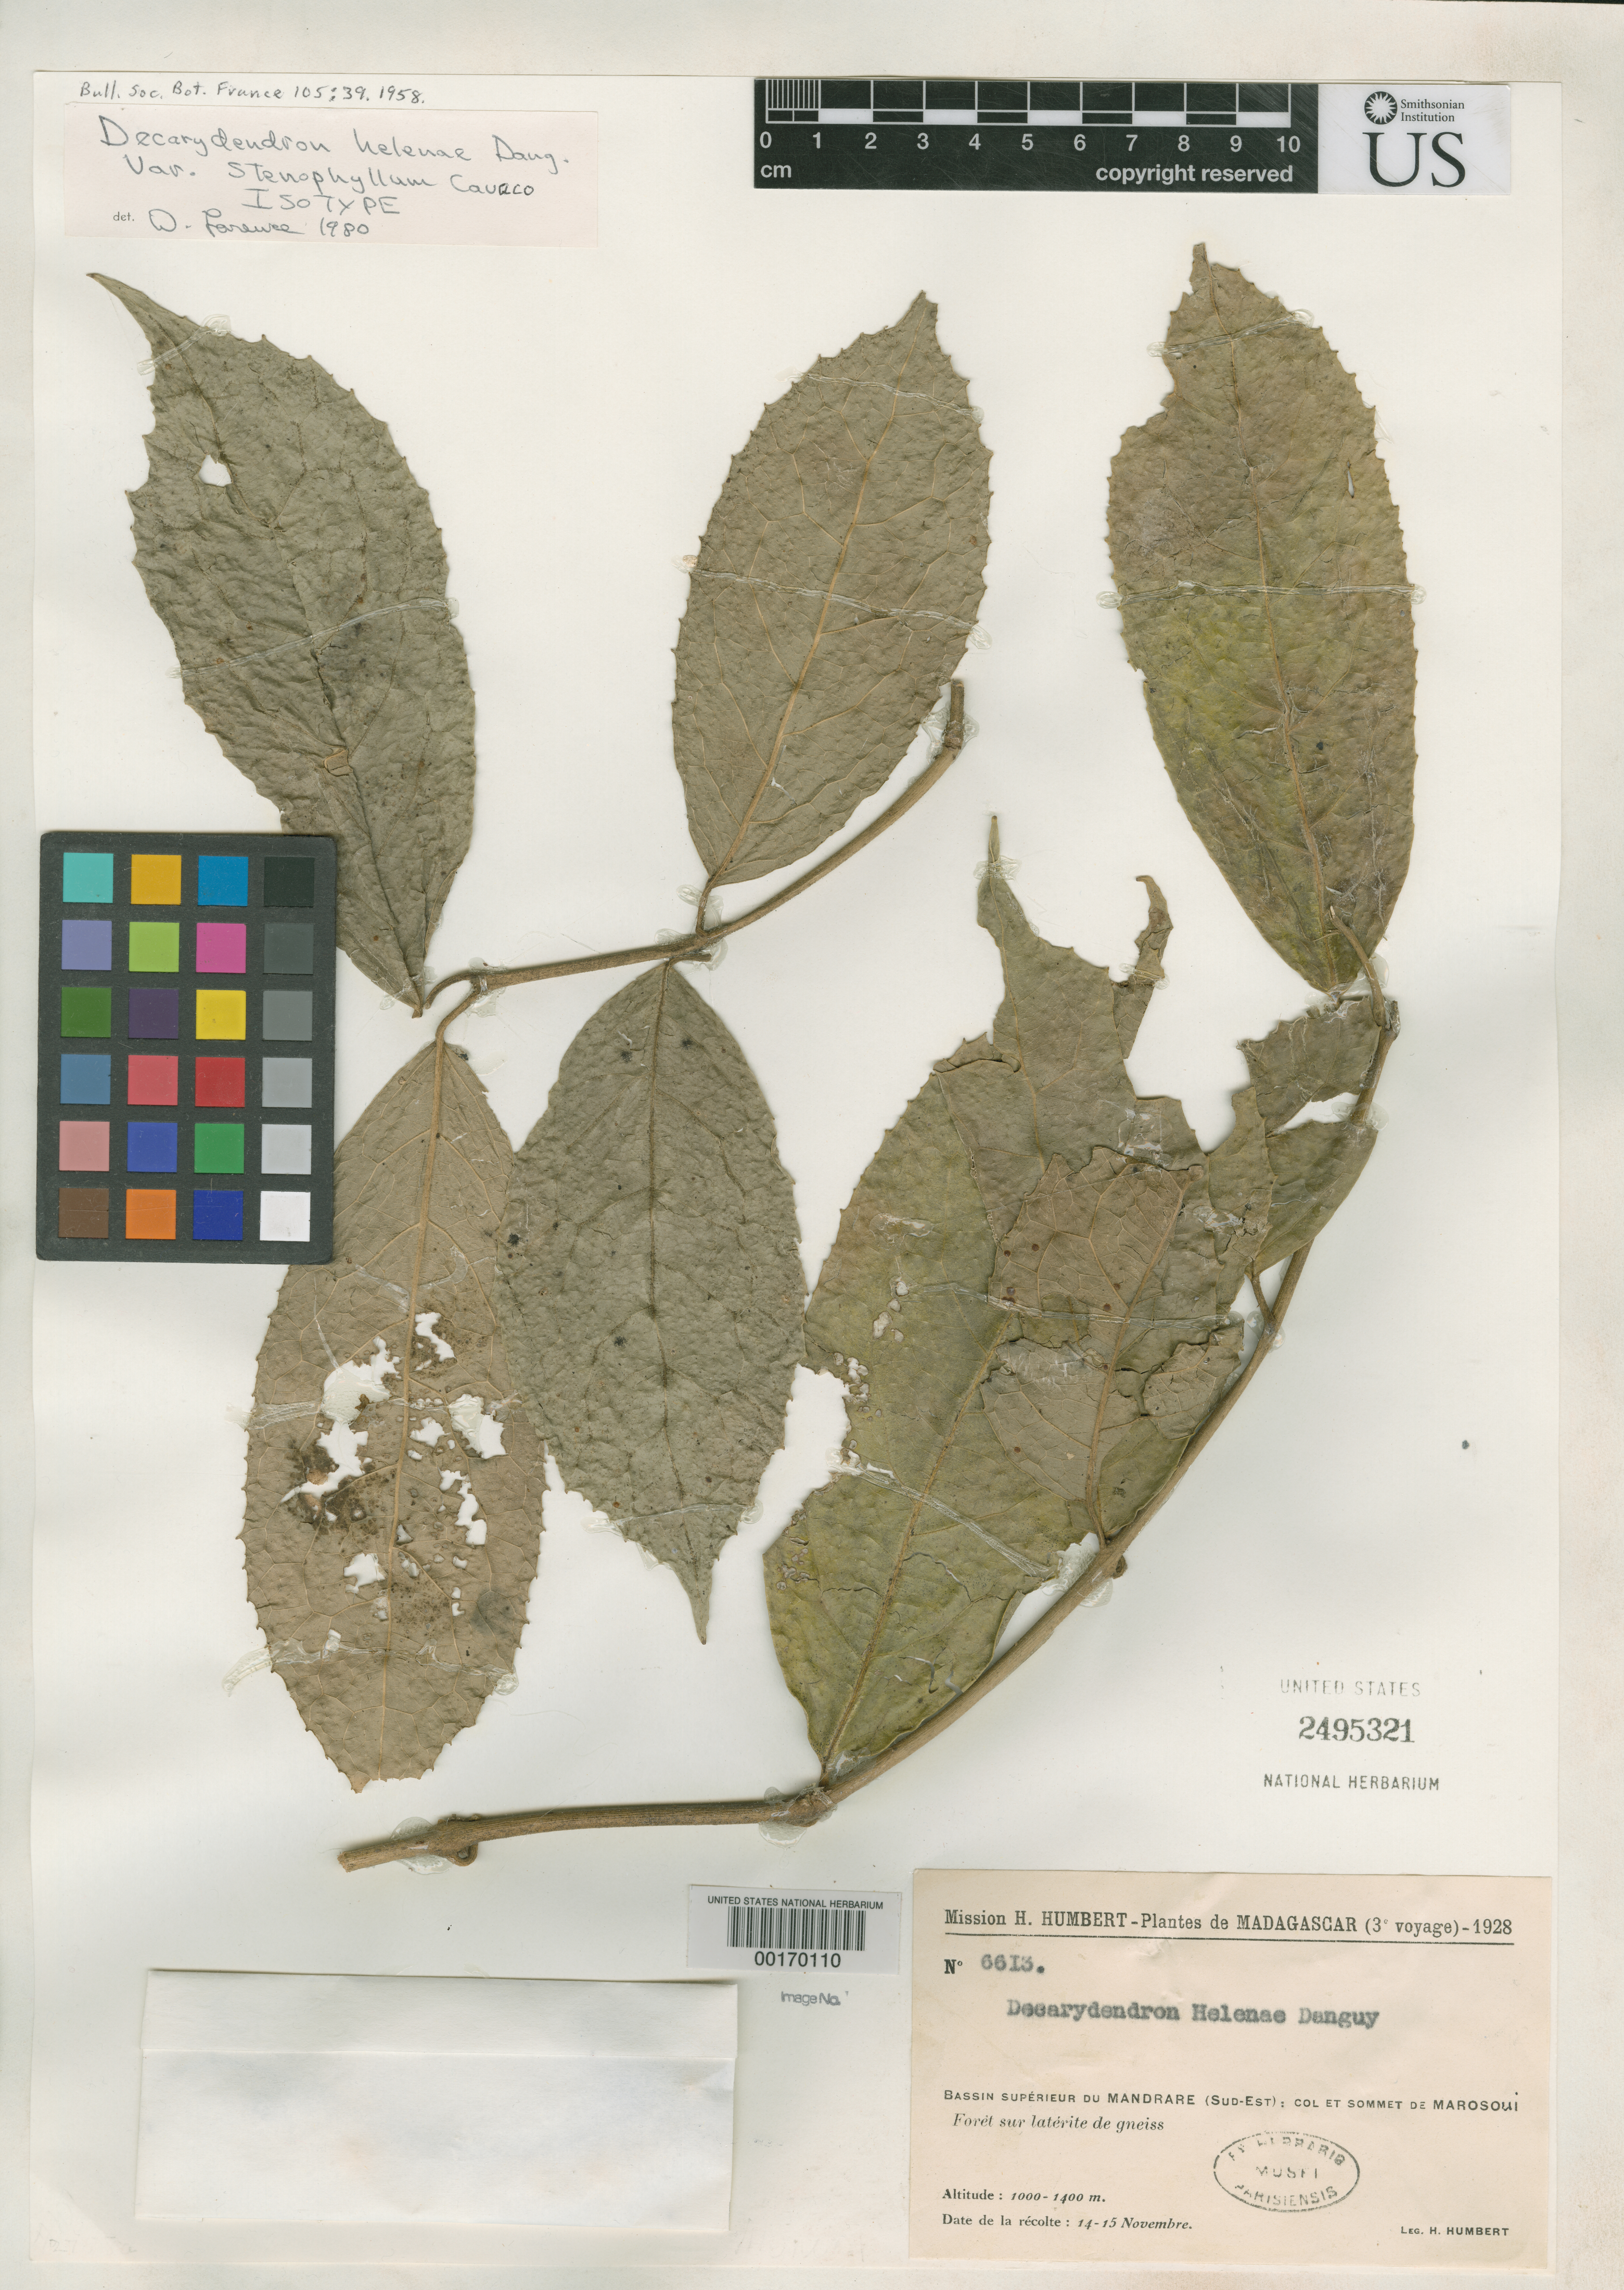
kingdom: Plantae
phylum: Tracheophyta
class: Magnoliopsida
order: Laurales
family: Monimiaceae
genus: Decarydendron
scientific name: Decarydendron helenae var. stenophyllum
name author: Cavaco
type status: Isotype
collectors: H. Humbert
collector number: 6613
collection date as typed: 14 Nov 1928 to 15 Nov 1928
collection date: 1928-11-14/1928-11-15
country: Madagascar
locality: Bassin (superieur du) Mandrare, SE, (col) and summit of Marosoui.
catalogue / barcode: US 2495321